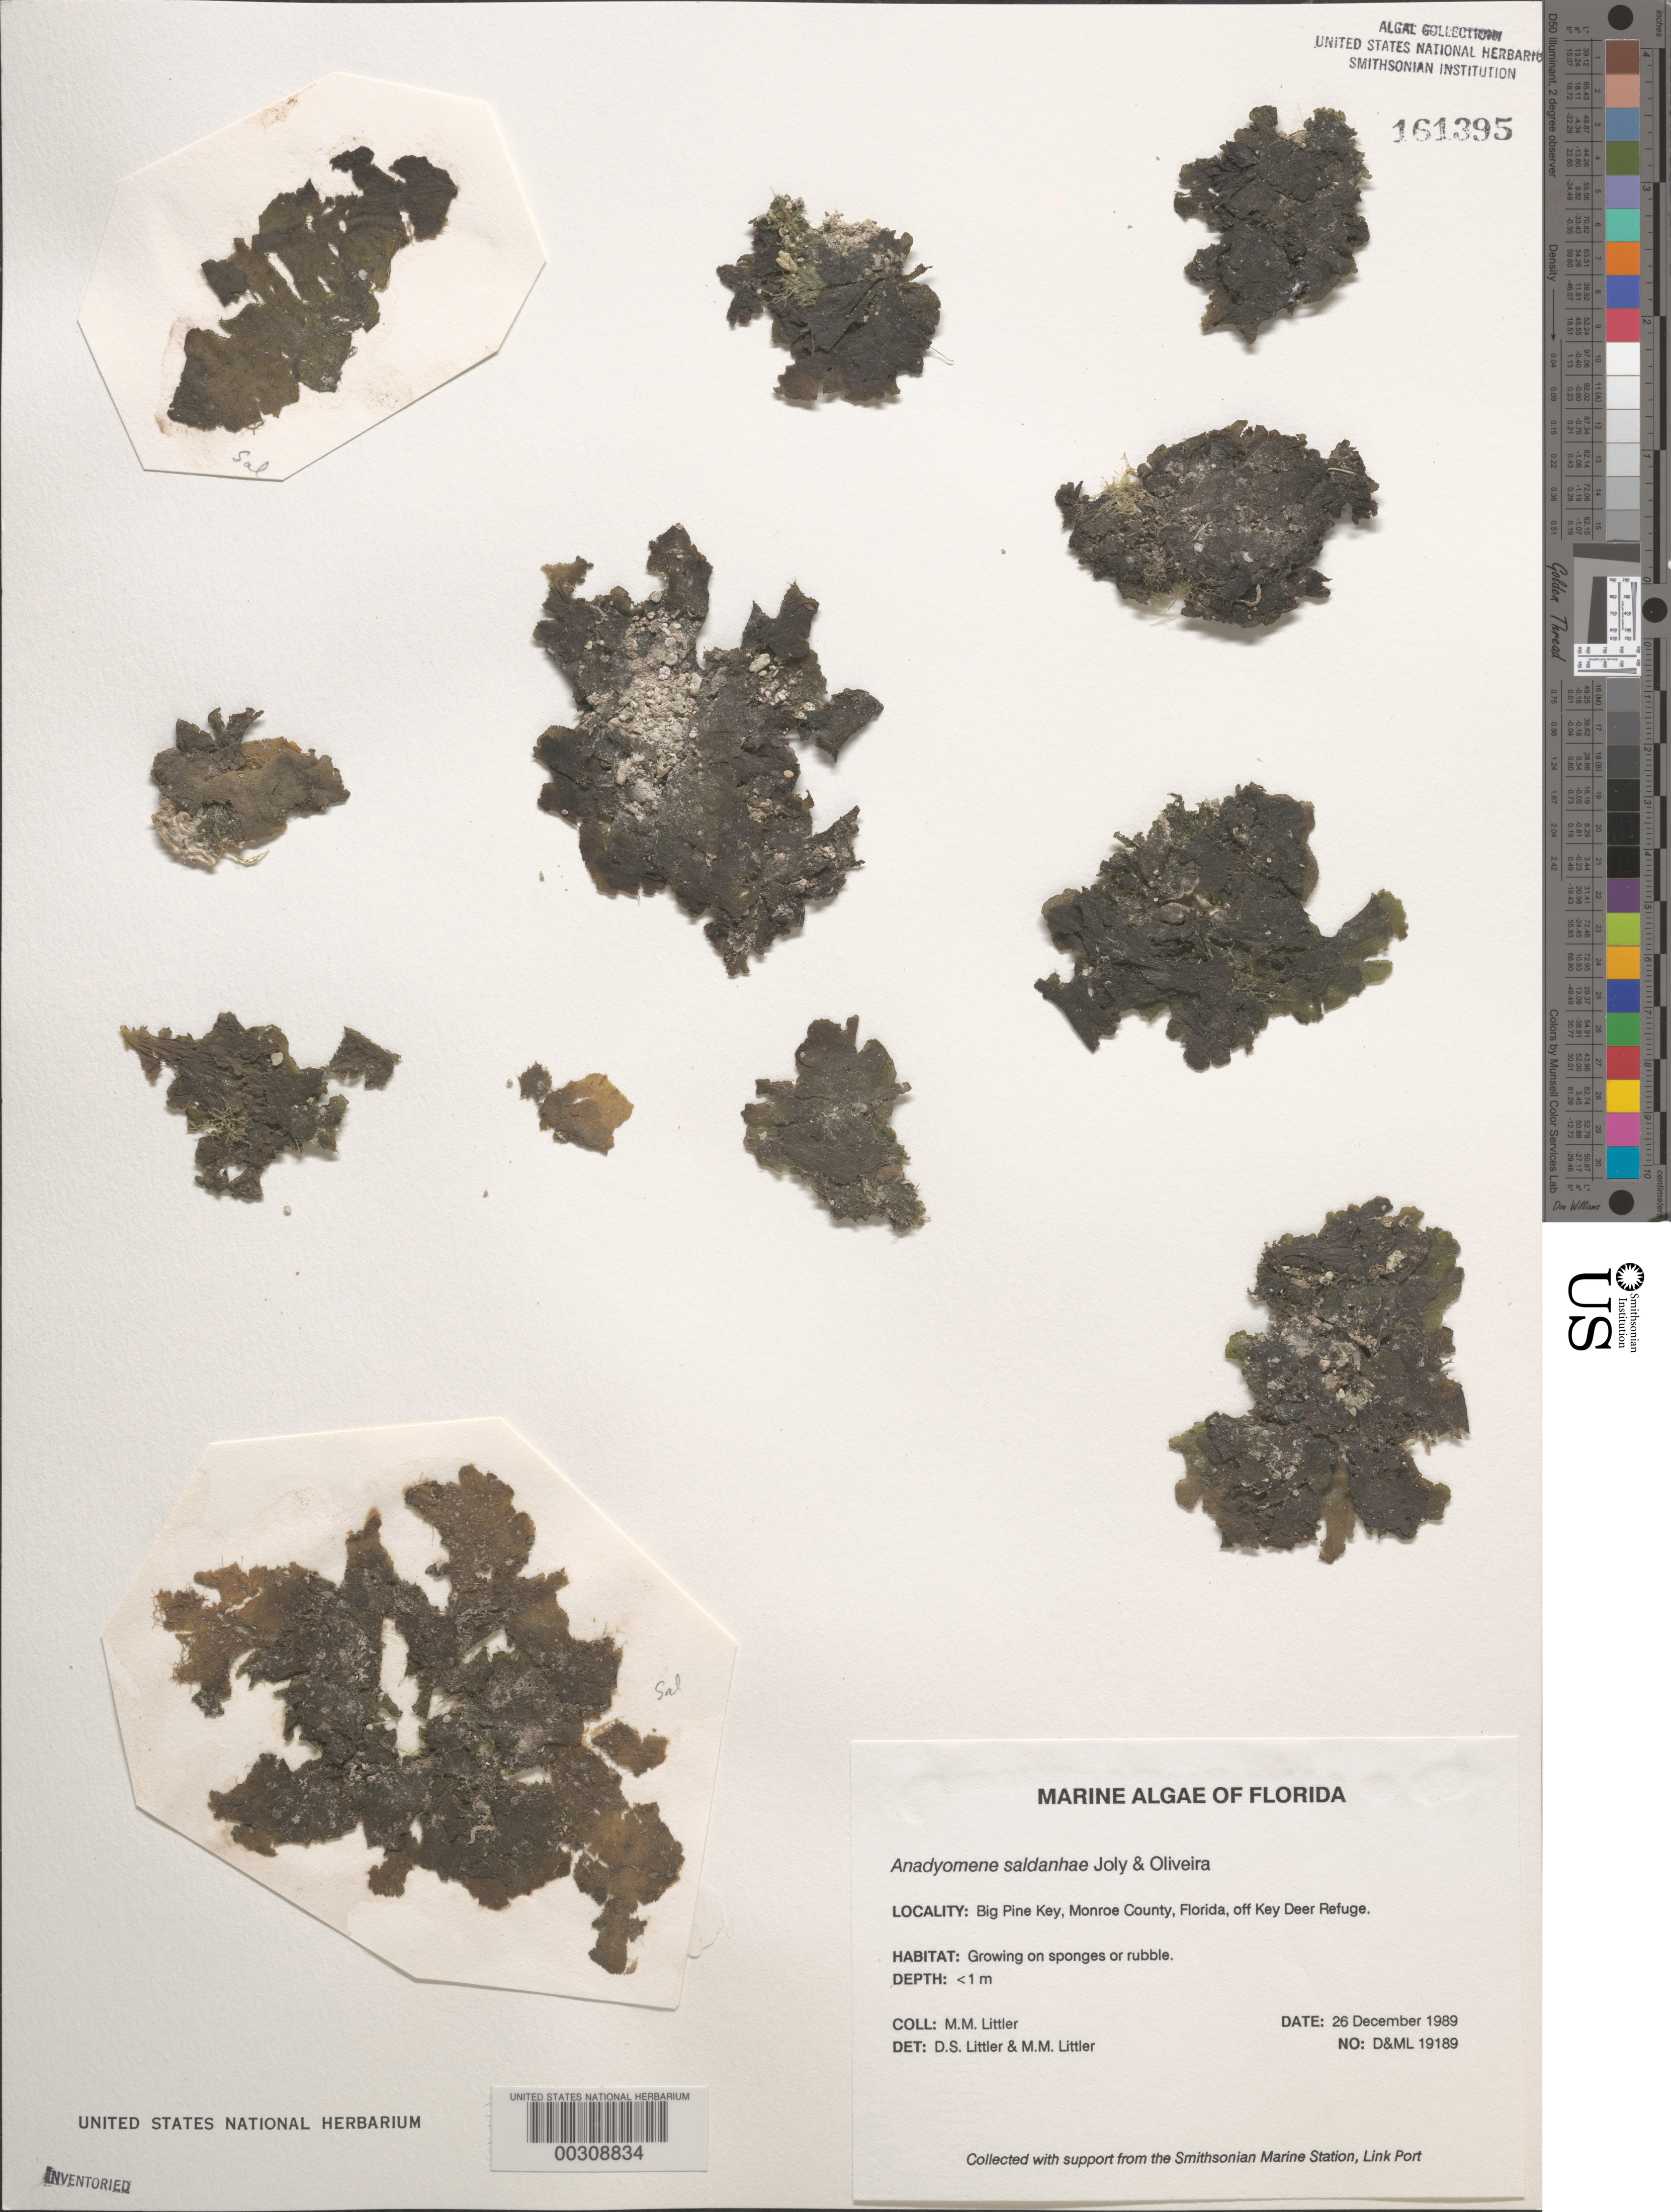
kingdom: Plantae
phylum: Chlorophyta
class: Ulvophyceae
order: Cladophorales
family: Anadyomenaceae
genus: Anadyomene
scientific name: Anadyomene saldanhae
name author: A.B. Joly & E.C. Oliveira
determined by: Littler, D. S.; Littler, M. M.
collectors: M. M. Littler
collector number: D&ML 19189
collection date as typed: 26 Dec 1989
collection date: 1989-12-26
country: United States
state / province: Florida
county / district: Monroe County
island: Big Pine Key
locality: Off National Key Deer Refuge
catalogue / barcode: US 161395